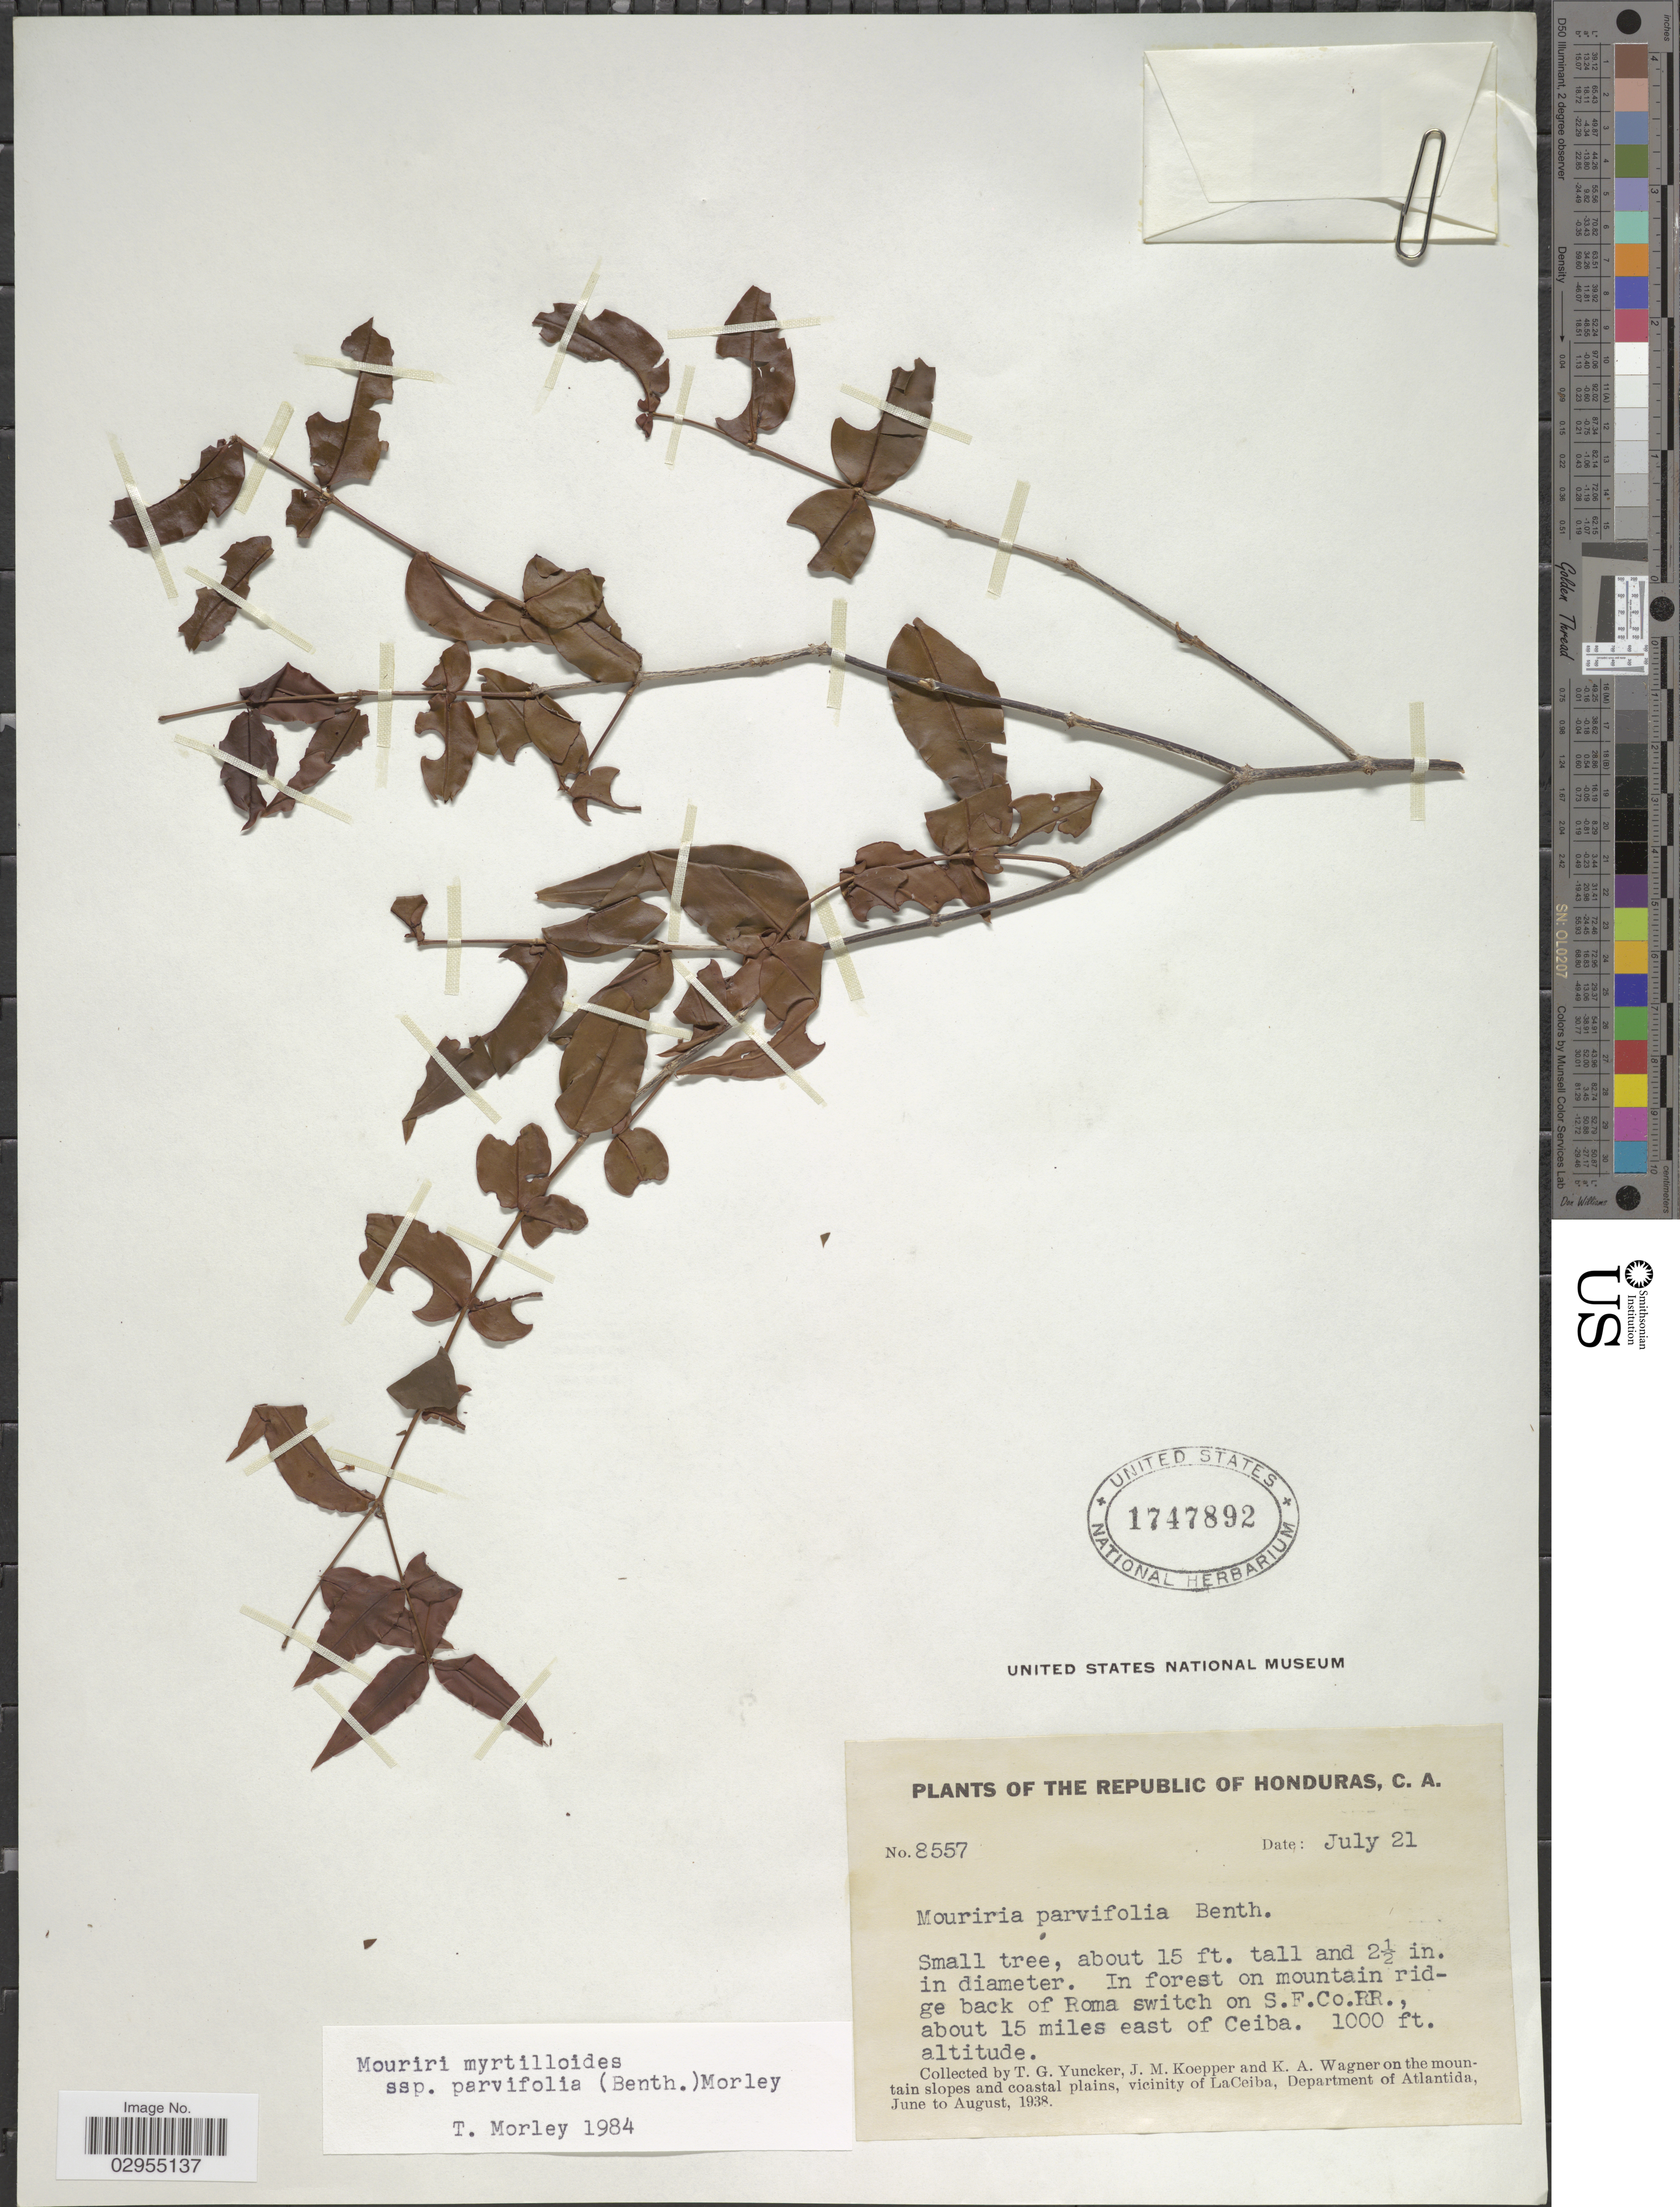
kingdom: Plantae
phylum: Tracheophyta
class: Magnoliopsida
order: Myrtales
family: Melastomataceae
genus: Mouriri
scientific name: Mouriri parvifolia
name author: Benth.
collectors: T. G. Yuncker, J. M. Koepper & K. A. Wagner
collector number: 8557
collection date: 1938-07-21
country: Honduras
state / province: Atlántida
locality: In forest on mountain ridge back of Roma switch on S.F. Co.RR., about 15 miles east of Ceiba. on the mountain slopes and coastal plains, vicinity of LaCeiba. Department of Atlantida.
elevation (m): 305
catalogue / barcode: US 1747892